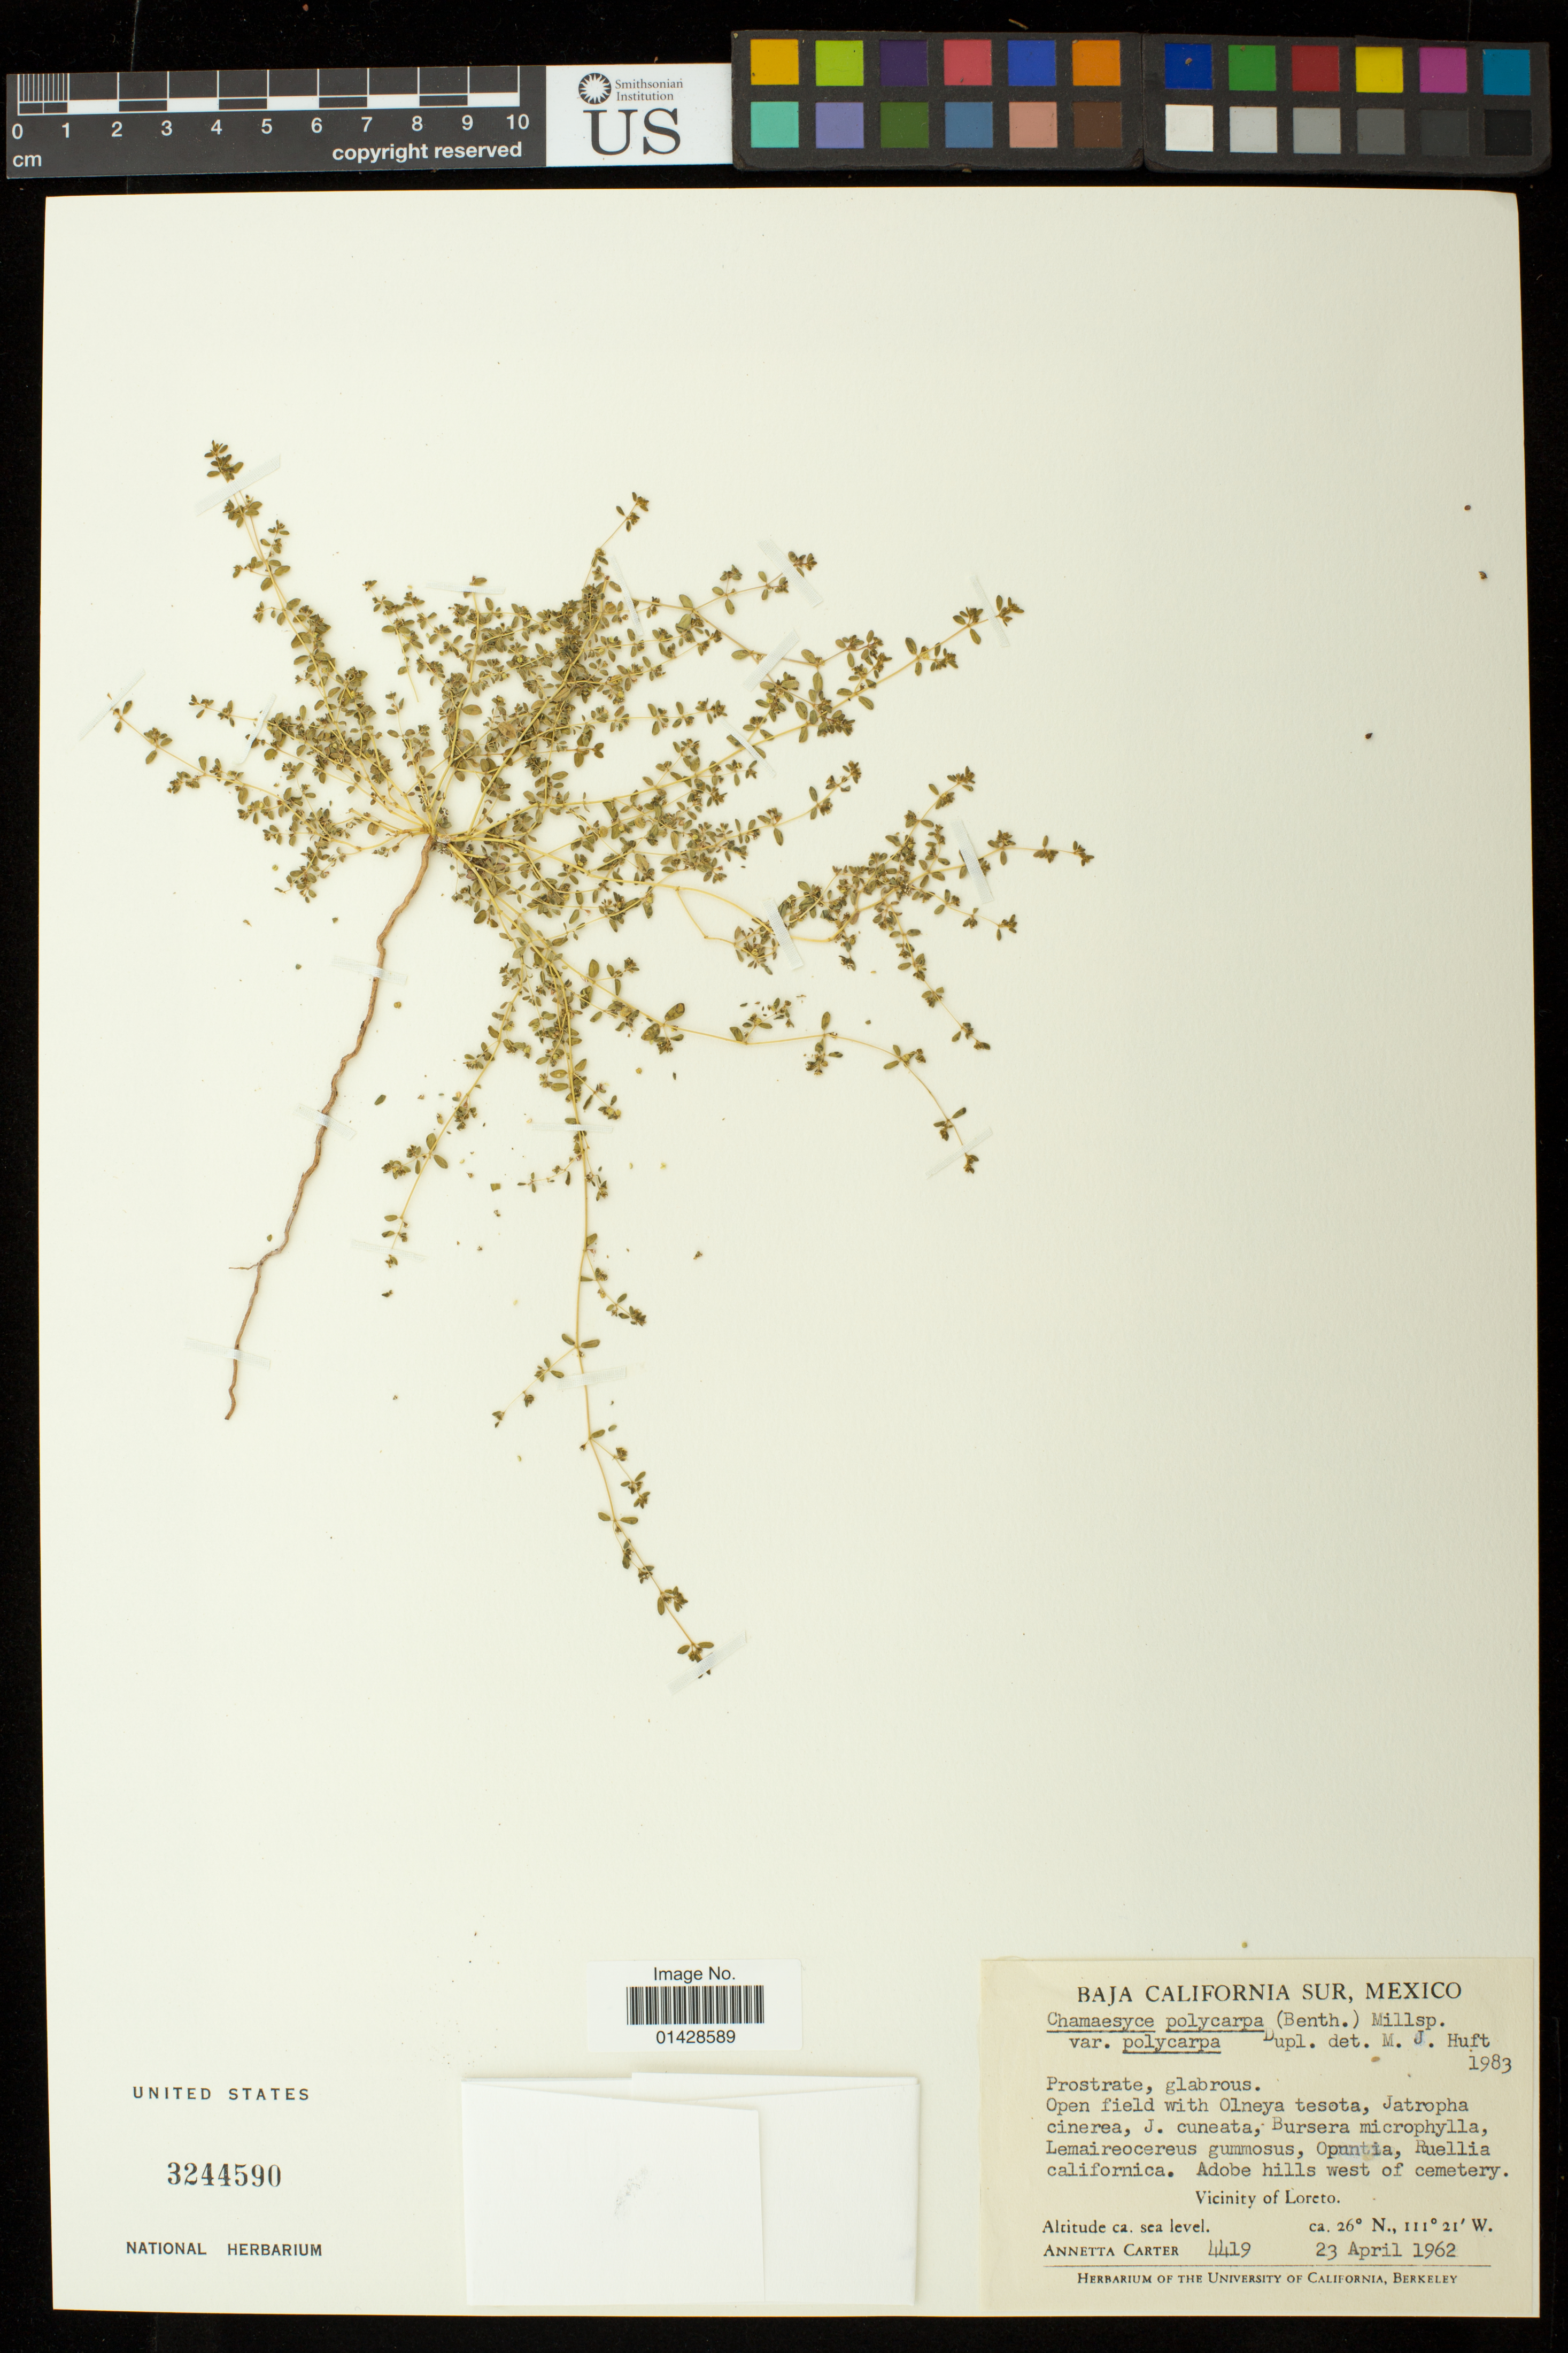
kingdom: Plantae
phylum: Tracheophyta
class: Magnoliopsida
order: Malpighiales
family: Euphorbiaceae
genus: Euphorbia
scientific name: Euphorbia polycarpa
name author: Benth.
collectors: A. Carter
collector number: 4419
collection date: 1962-04-23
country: Mexico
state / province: Baja California Sur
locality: Adobe hills west of cemetery. Vicinity of Loreto.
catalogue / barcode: US 3244590